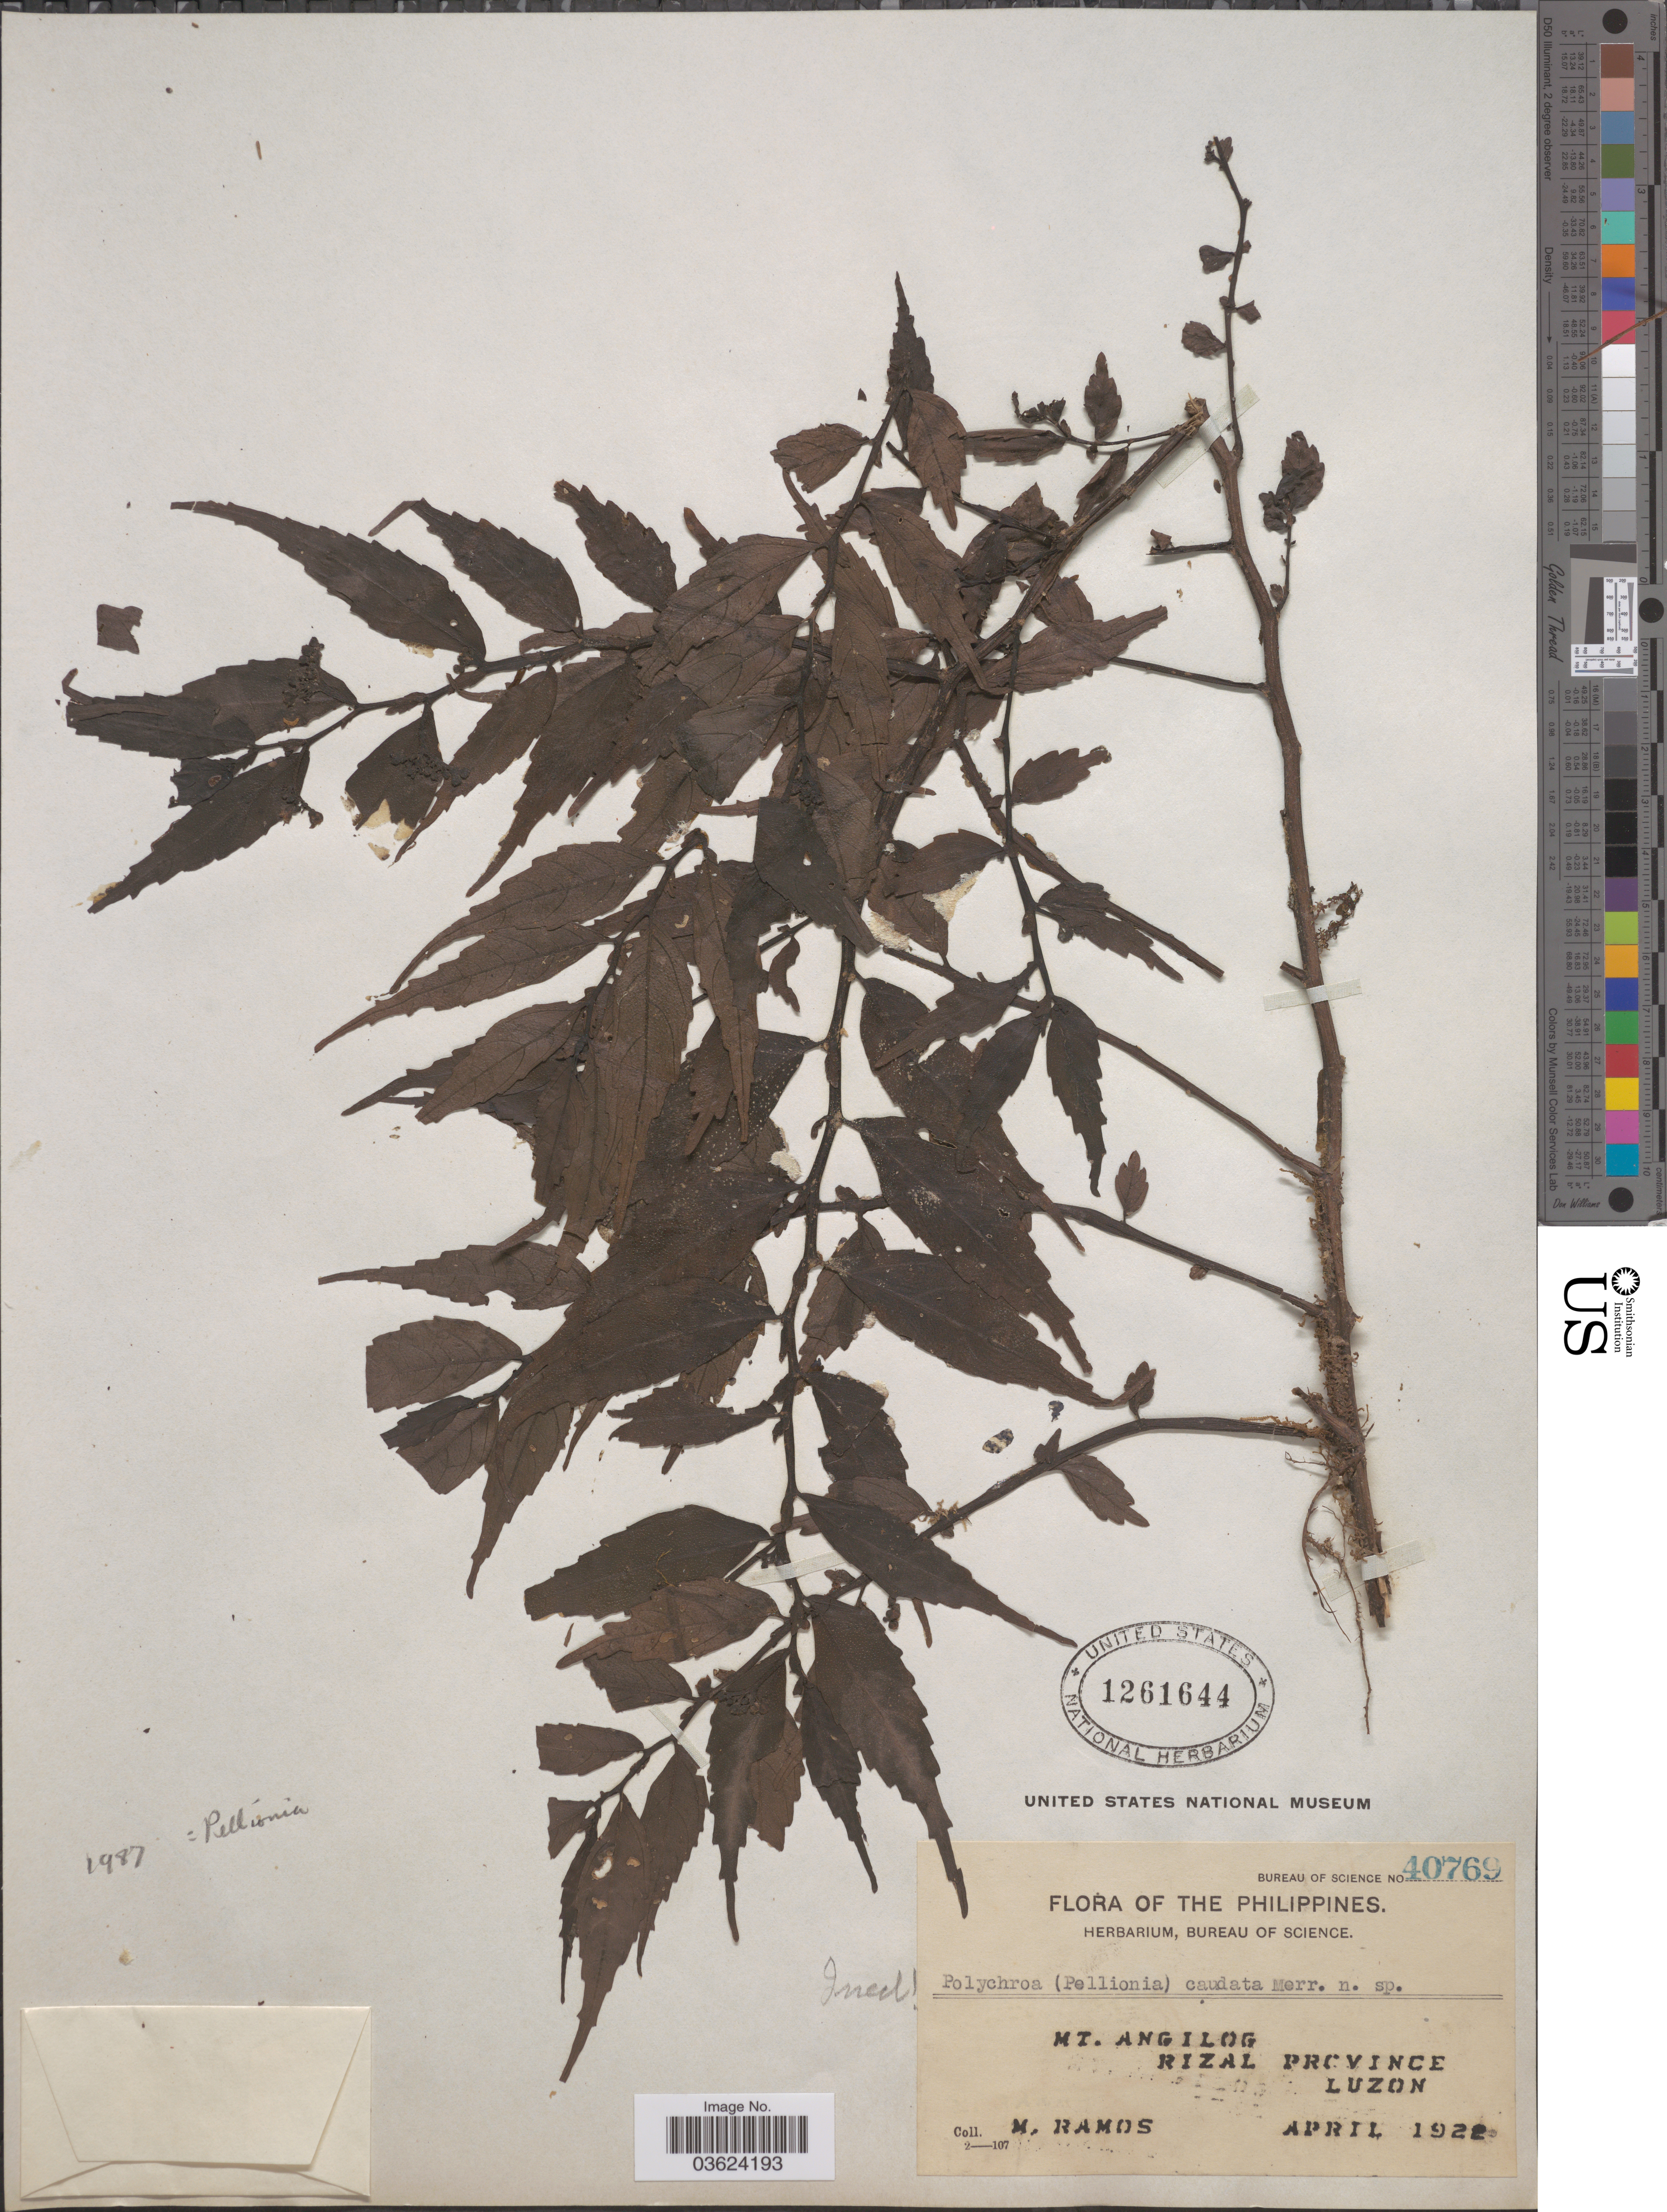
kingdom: Plantae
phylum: Tracheophyta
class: Magnoliopsida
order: Rosales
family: Urticaceae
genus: Elatostema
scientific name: Elatostema laciniatum var. gracile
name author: H. Schroet.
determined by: Schröter, Hílde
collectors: M. Ramos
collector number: Bureau of Science 40769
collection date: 1922-04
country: Philippines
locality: Mt. Angilog. Rizal Province. Luzon.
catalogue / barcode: US 1261644